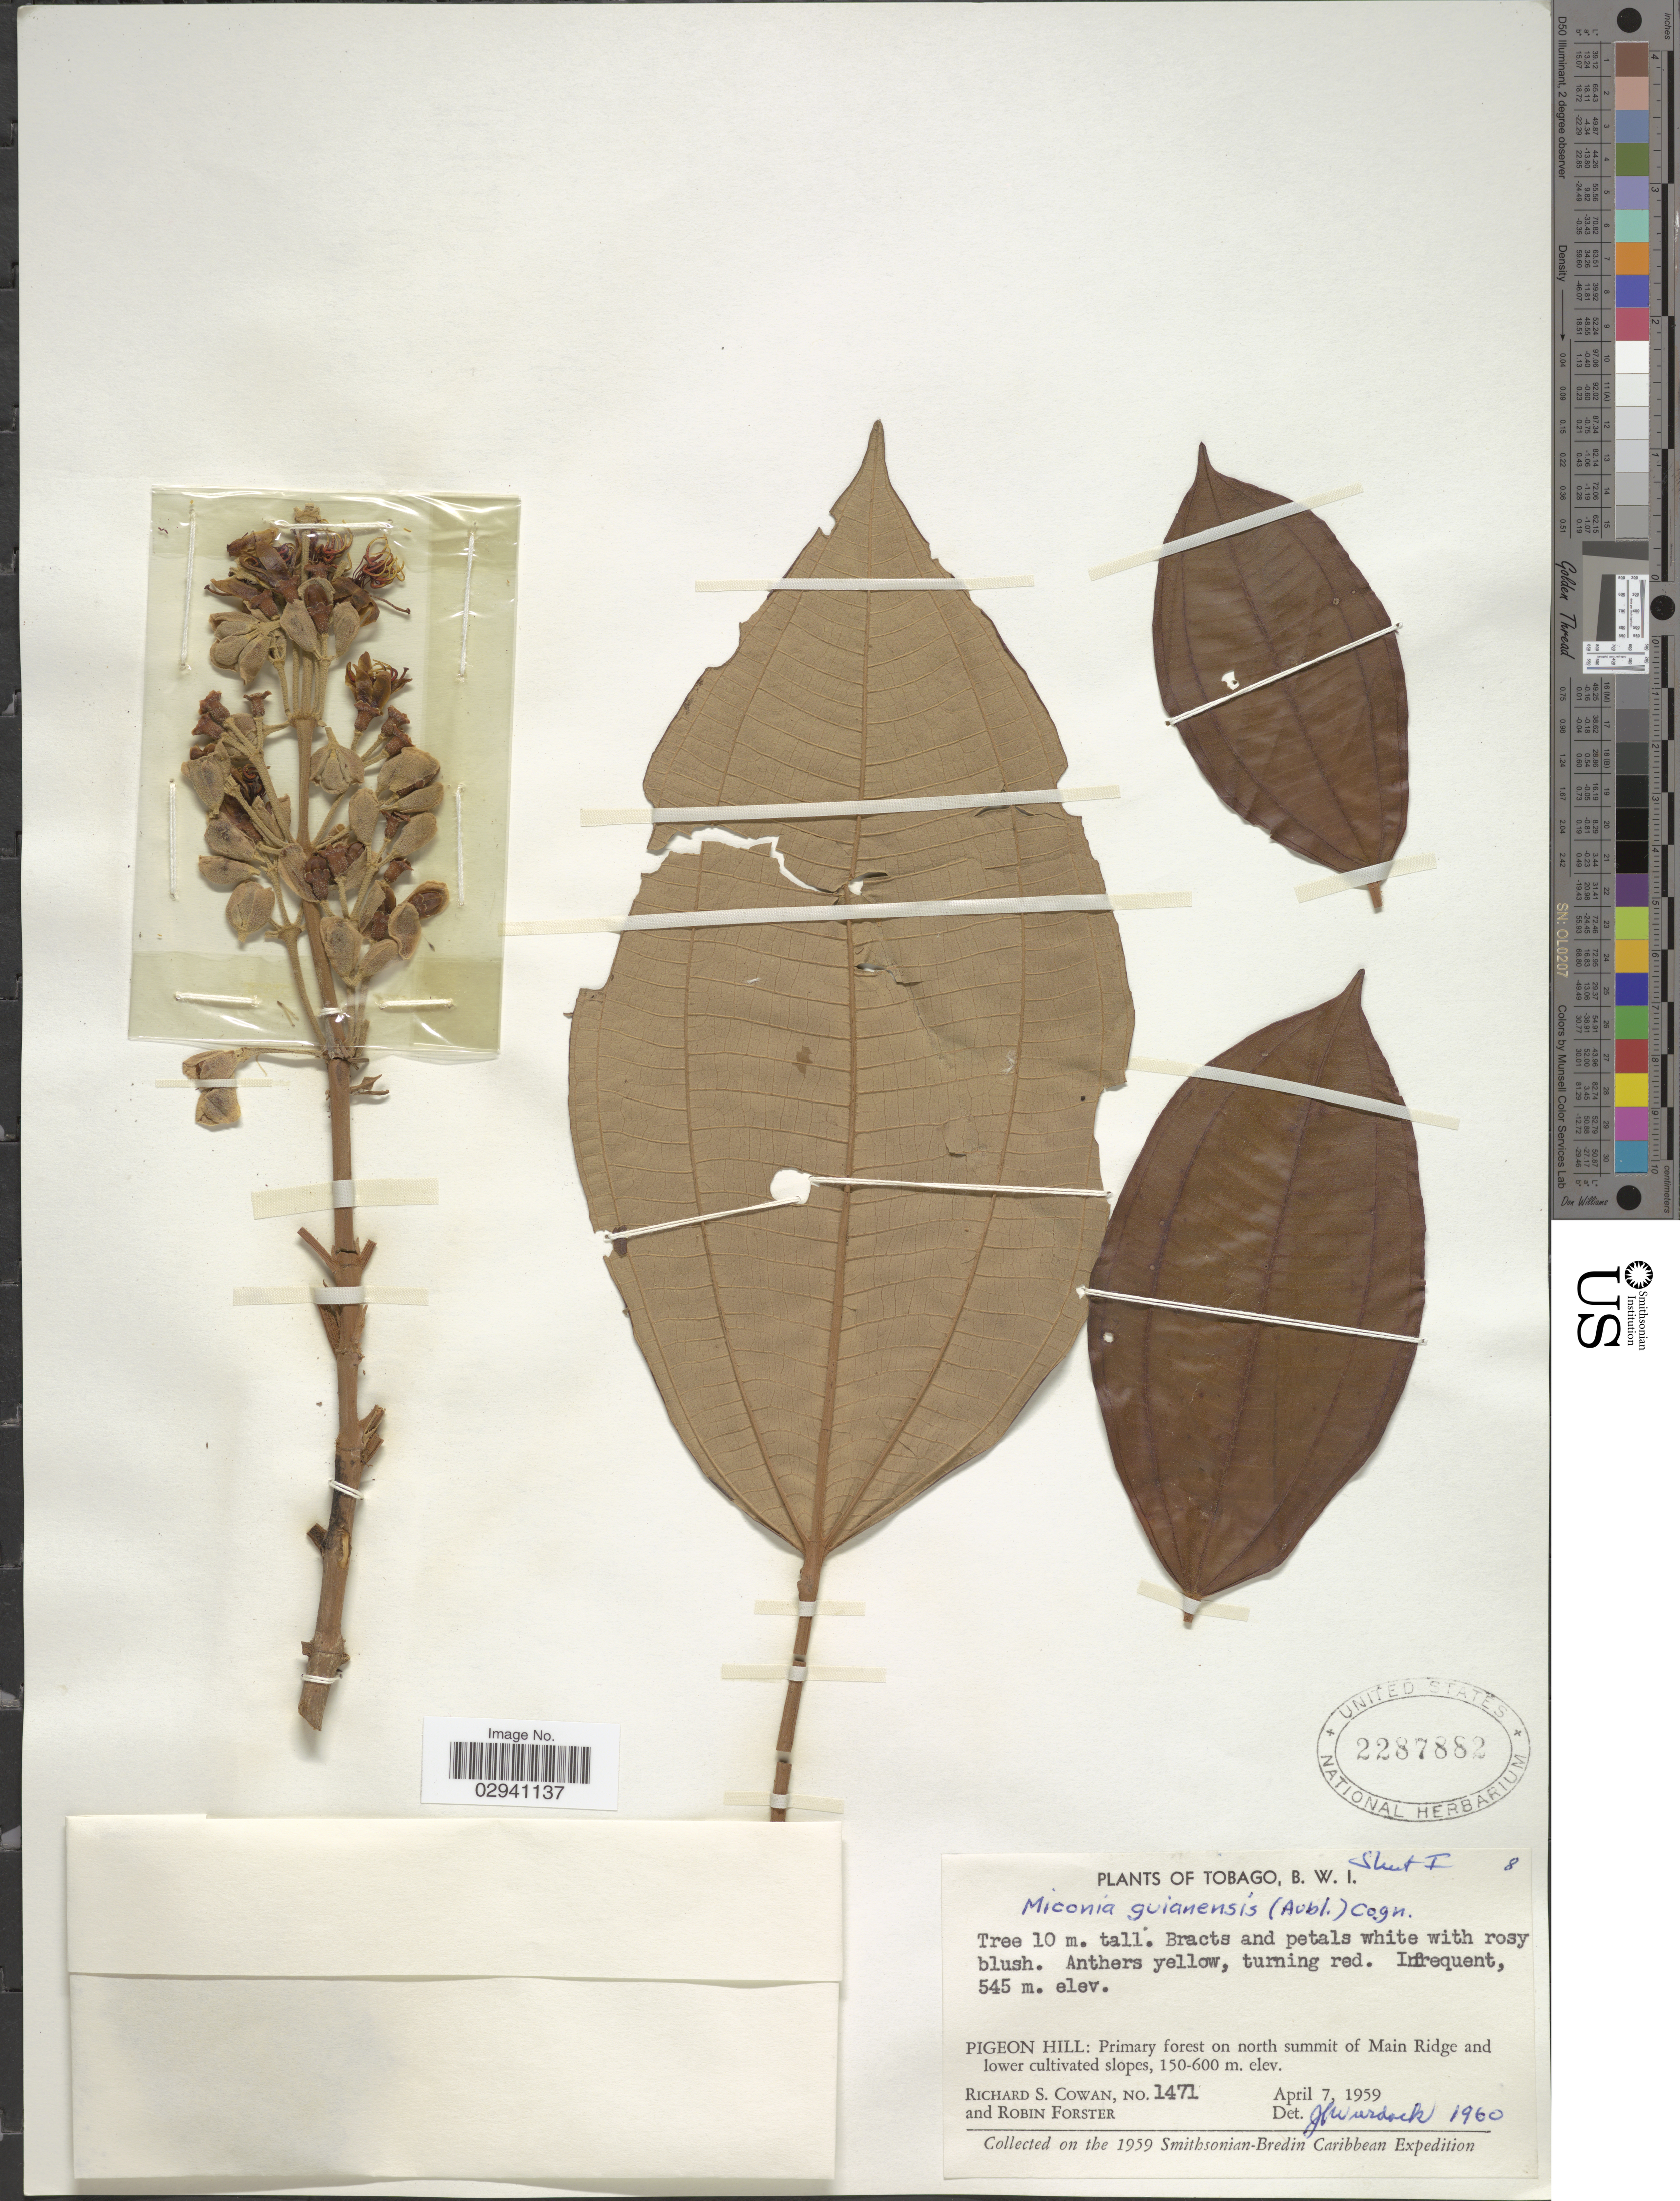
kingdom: Plantae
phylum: Tracheophyta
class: Magnoliopsida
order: Myrtales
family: Melastomataceae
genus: Miconia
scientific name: Miconia mirabilis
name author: (Aubl.) L.O. Williams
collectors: R. S. Cowan & R. Forster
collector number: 1471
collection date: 1959-04-07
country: Trinidad and Tobago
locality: Tobago. Pigeon Hill: Primary forest on north summit of Main Ridge and lower cultivated slopes.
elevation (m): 150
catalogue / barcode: US 2287882